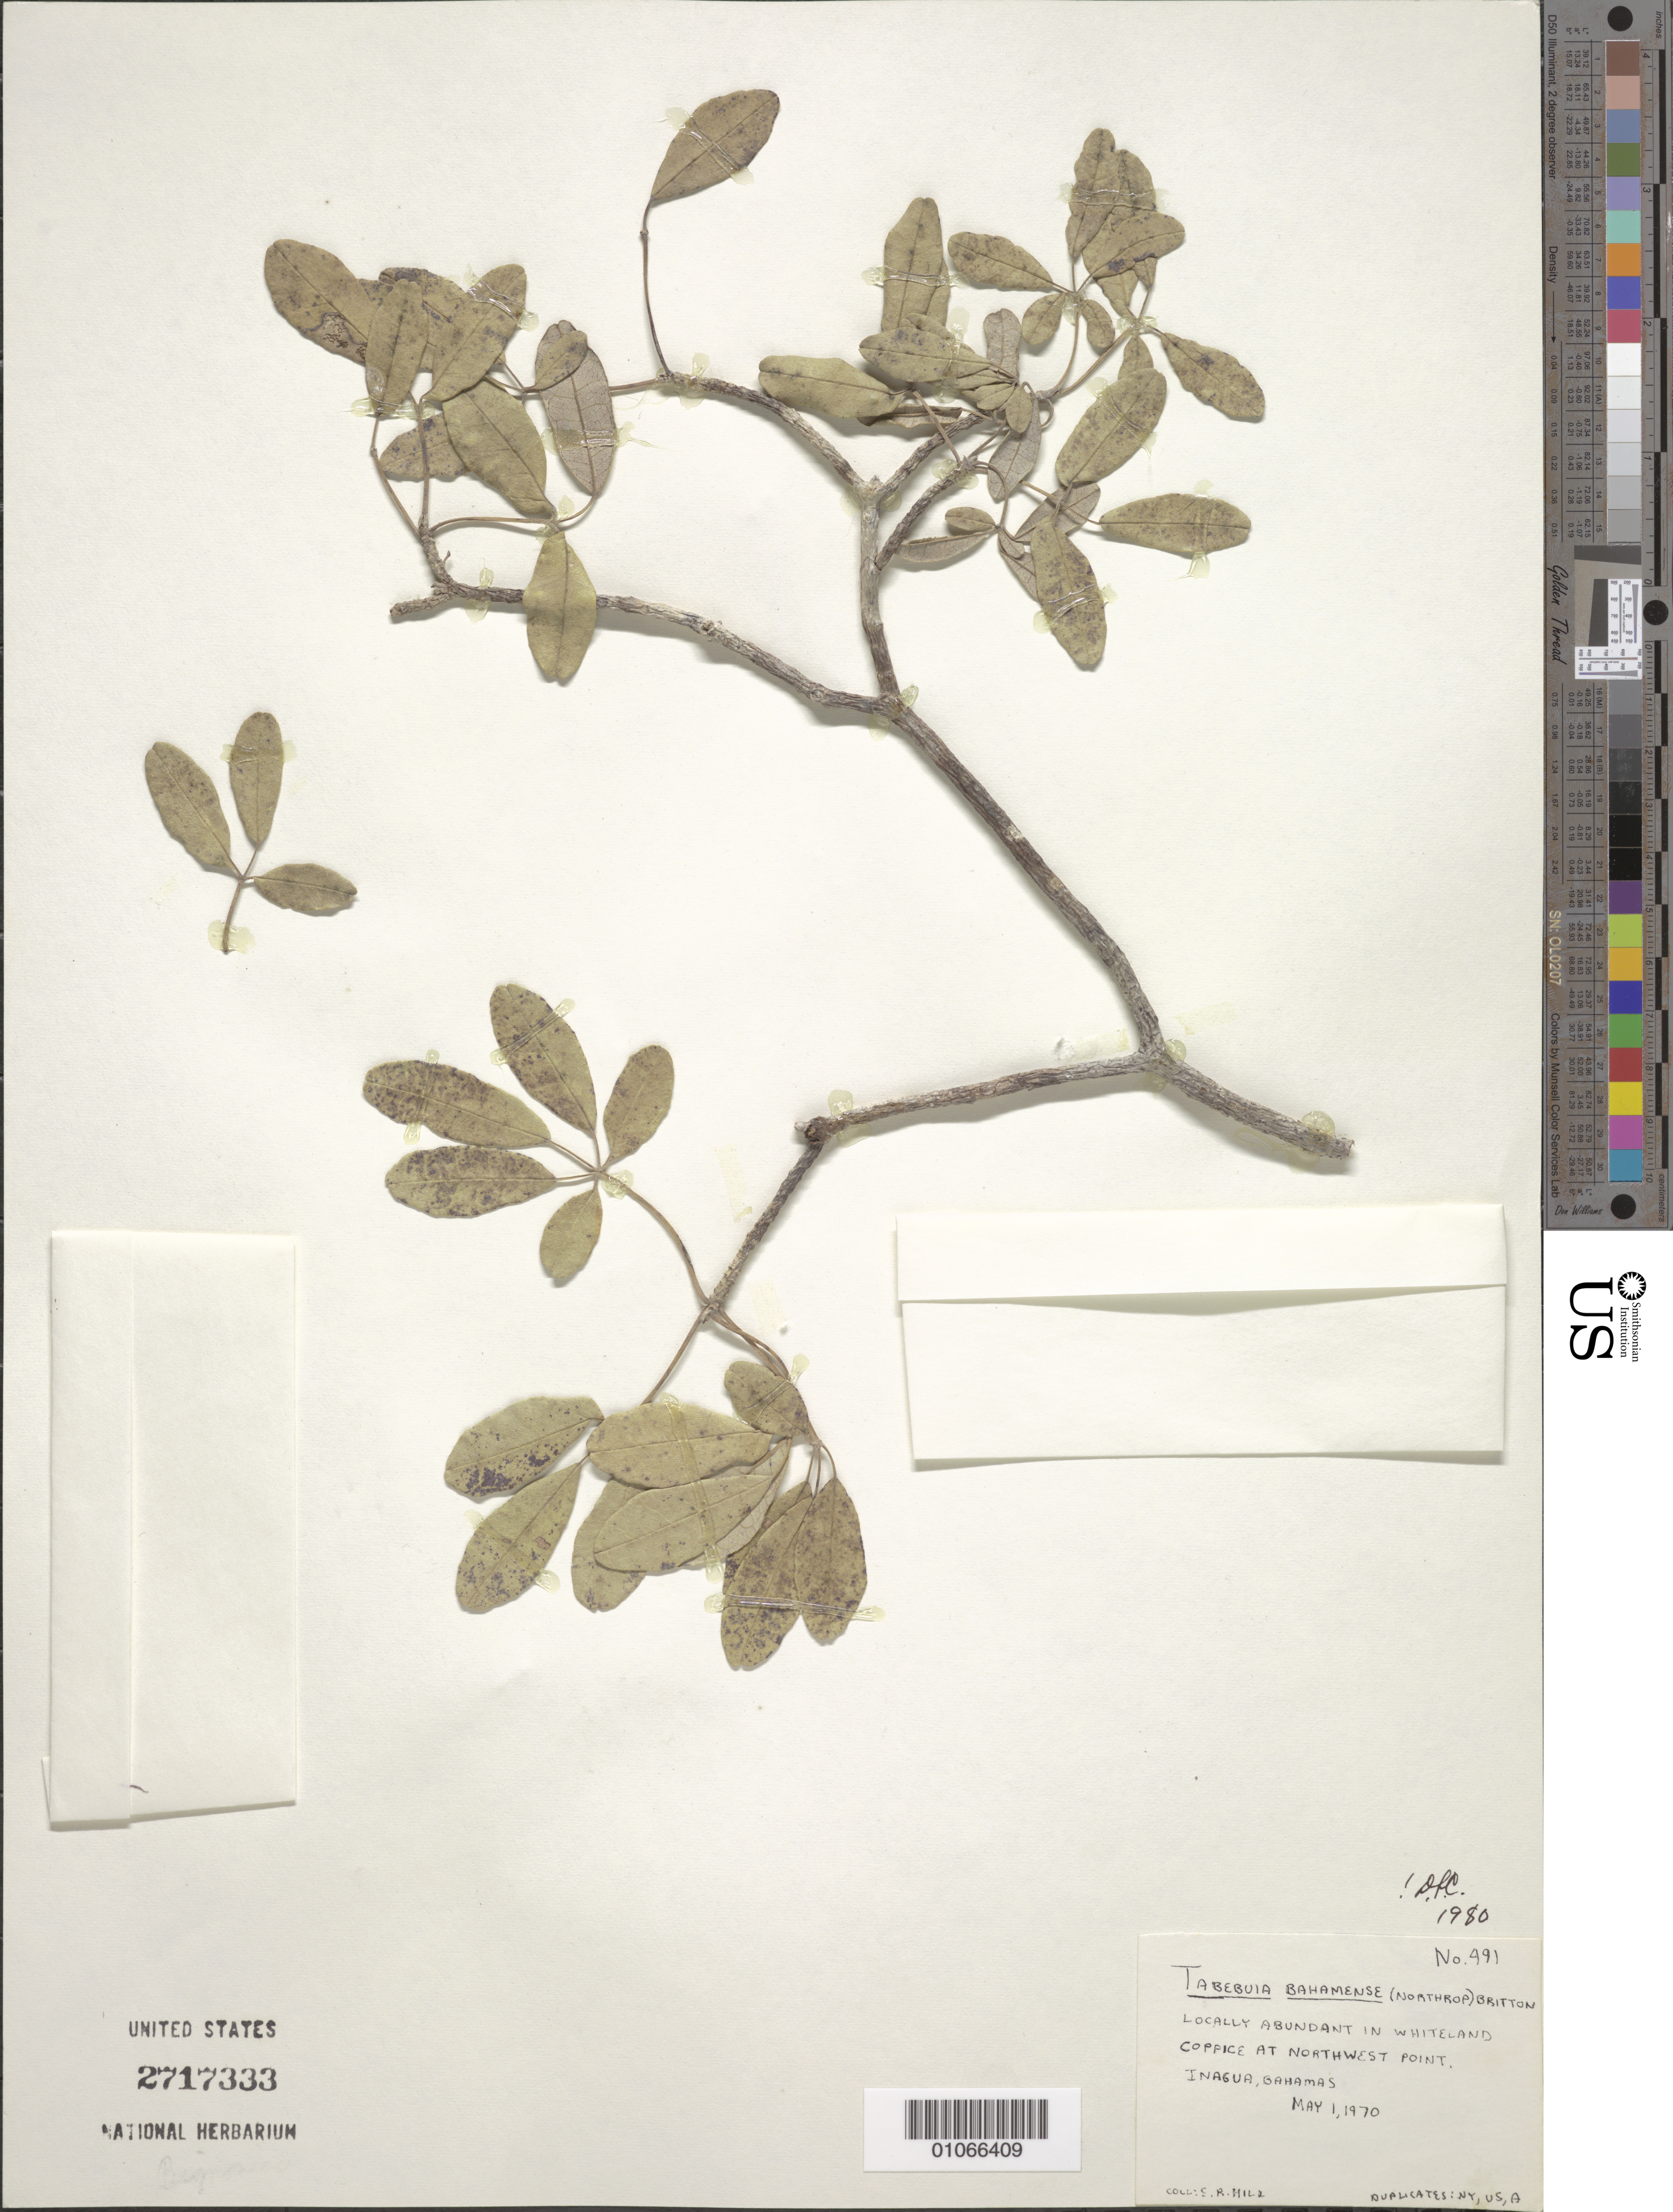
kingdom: Plantae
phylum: Tracheophyta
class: Magnoliopsida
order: Lamiales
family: Bignoniaceae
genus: Tabebuia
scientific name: Tabebuia bahamensis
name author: (Northr.) Britton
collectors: S. R. Hill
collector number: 491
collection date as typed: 01 May 1970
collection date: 1970-05-01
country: Bahamas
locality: Locally abundant in Whiteland Coppice at Northwest Point, Inagua.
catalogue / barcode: US 2717333